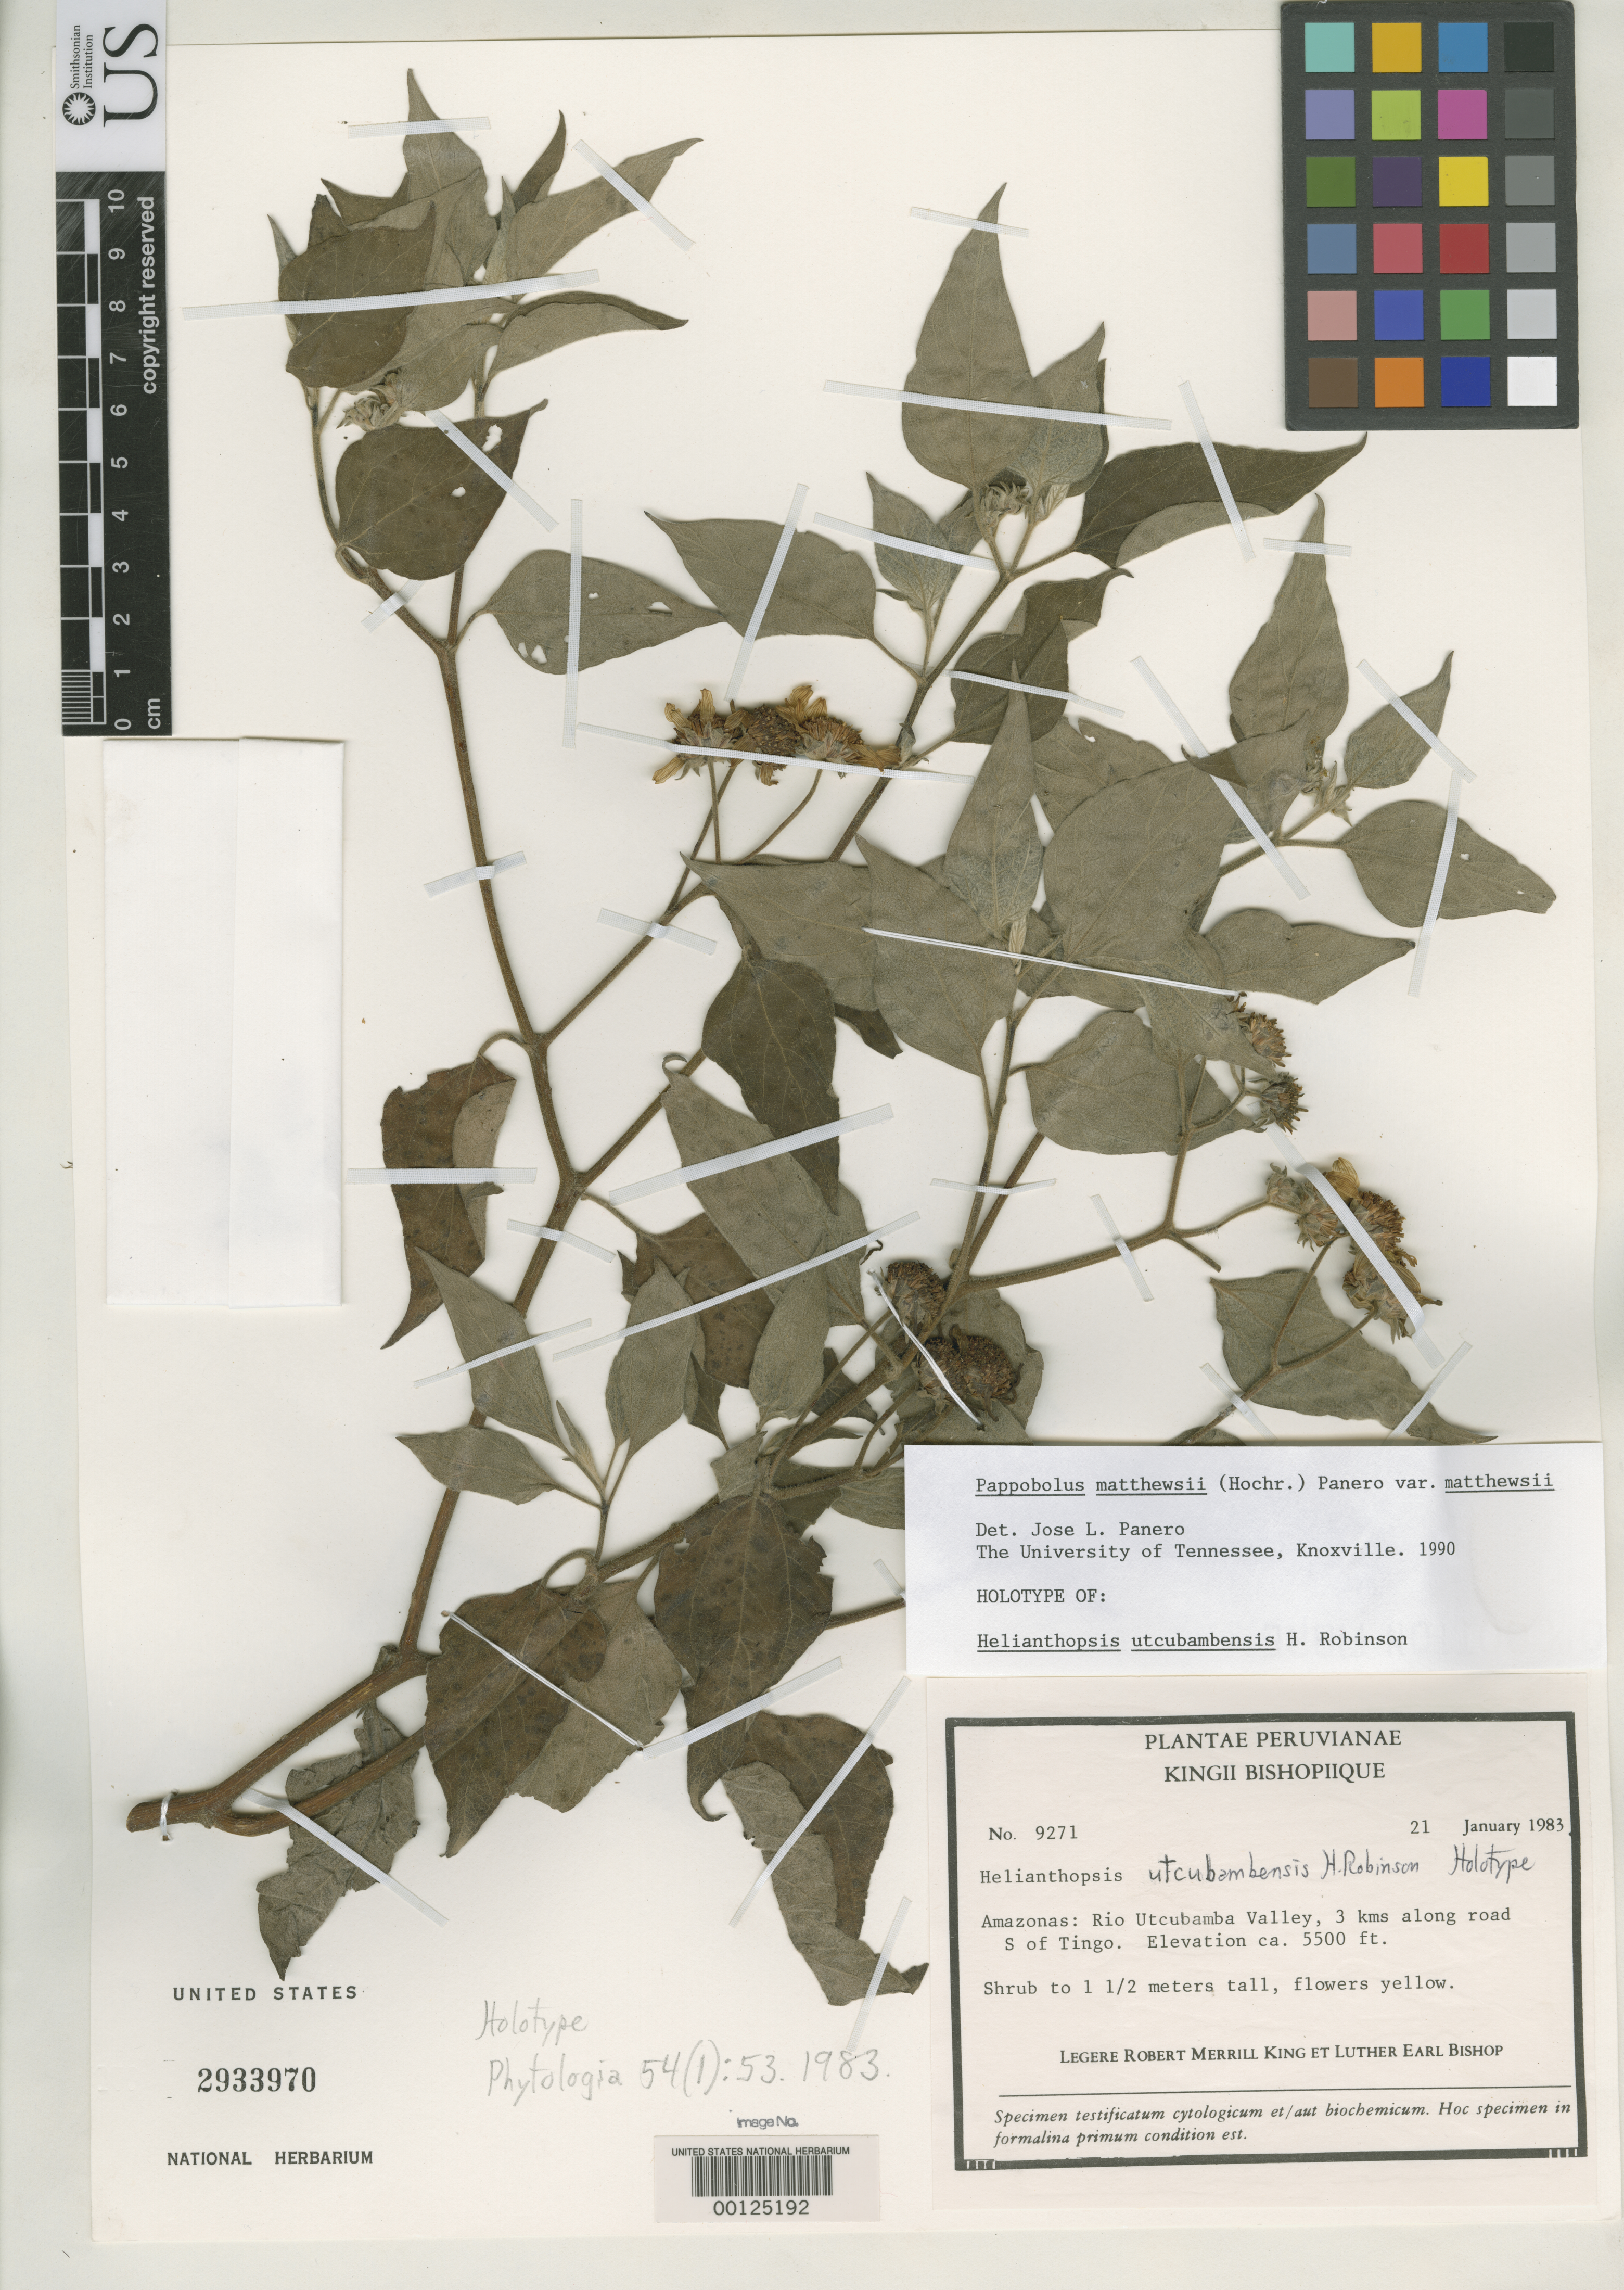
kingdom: Plantae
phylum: Tracheophyta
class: Magnoliopsida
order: Asterales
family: Asteraceae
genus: Helianthopsis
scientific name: Helianthopsis utcubambensios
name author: H. Rob.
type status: Holotype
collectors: R. M. King & L. E. Bishop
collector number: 9271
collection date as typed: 21 Jan 1983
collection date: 1983-01-21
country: Peru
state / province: Amazonas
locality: Río Utcubamba valley, S of Tingo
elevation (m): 1676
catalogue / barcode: US 2933970